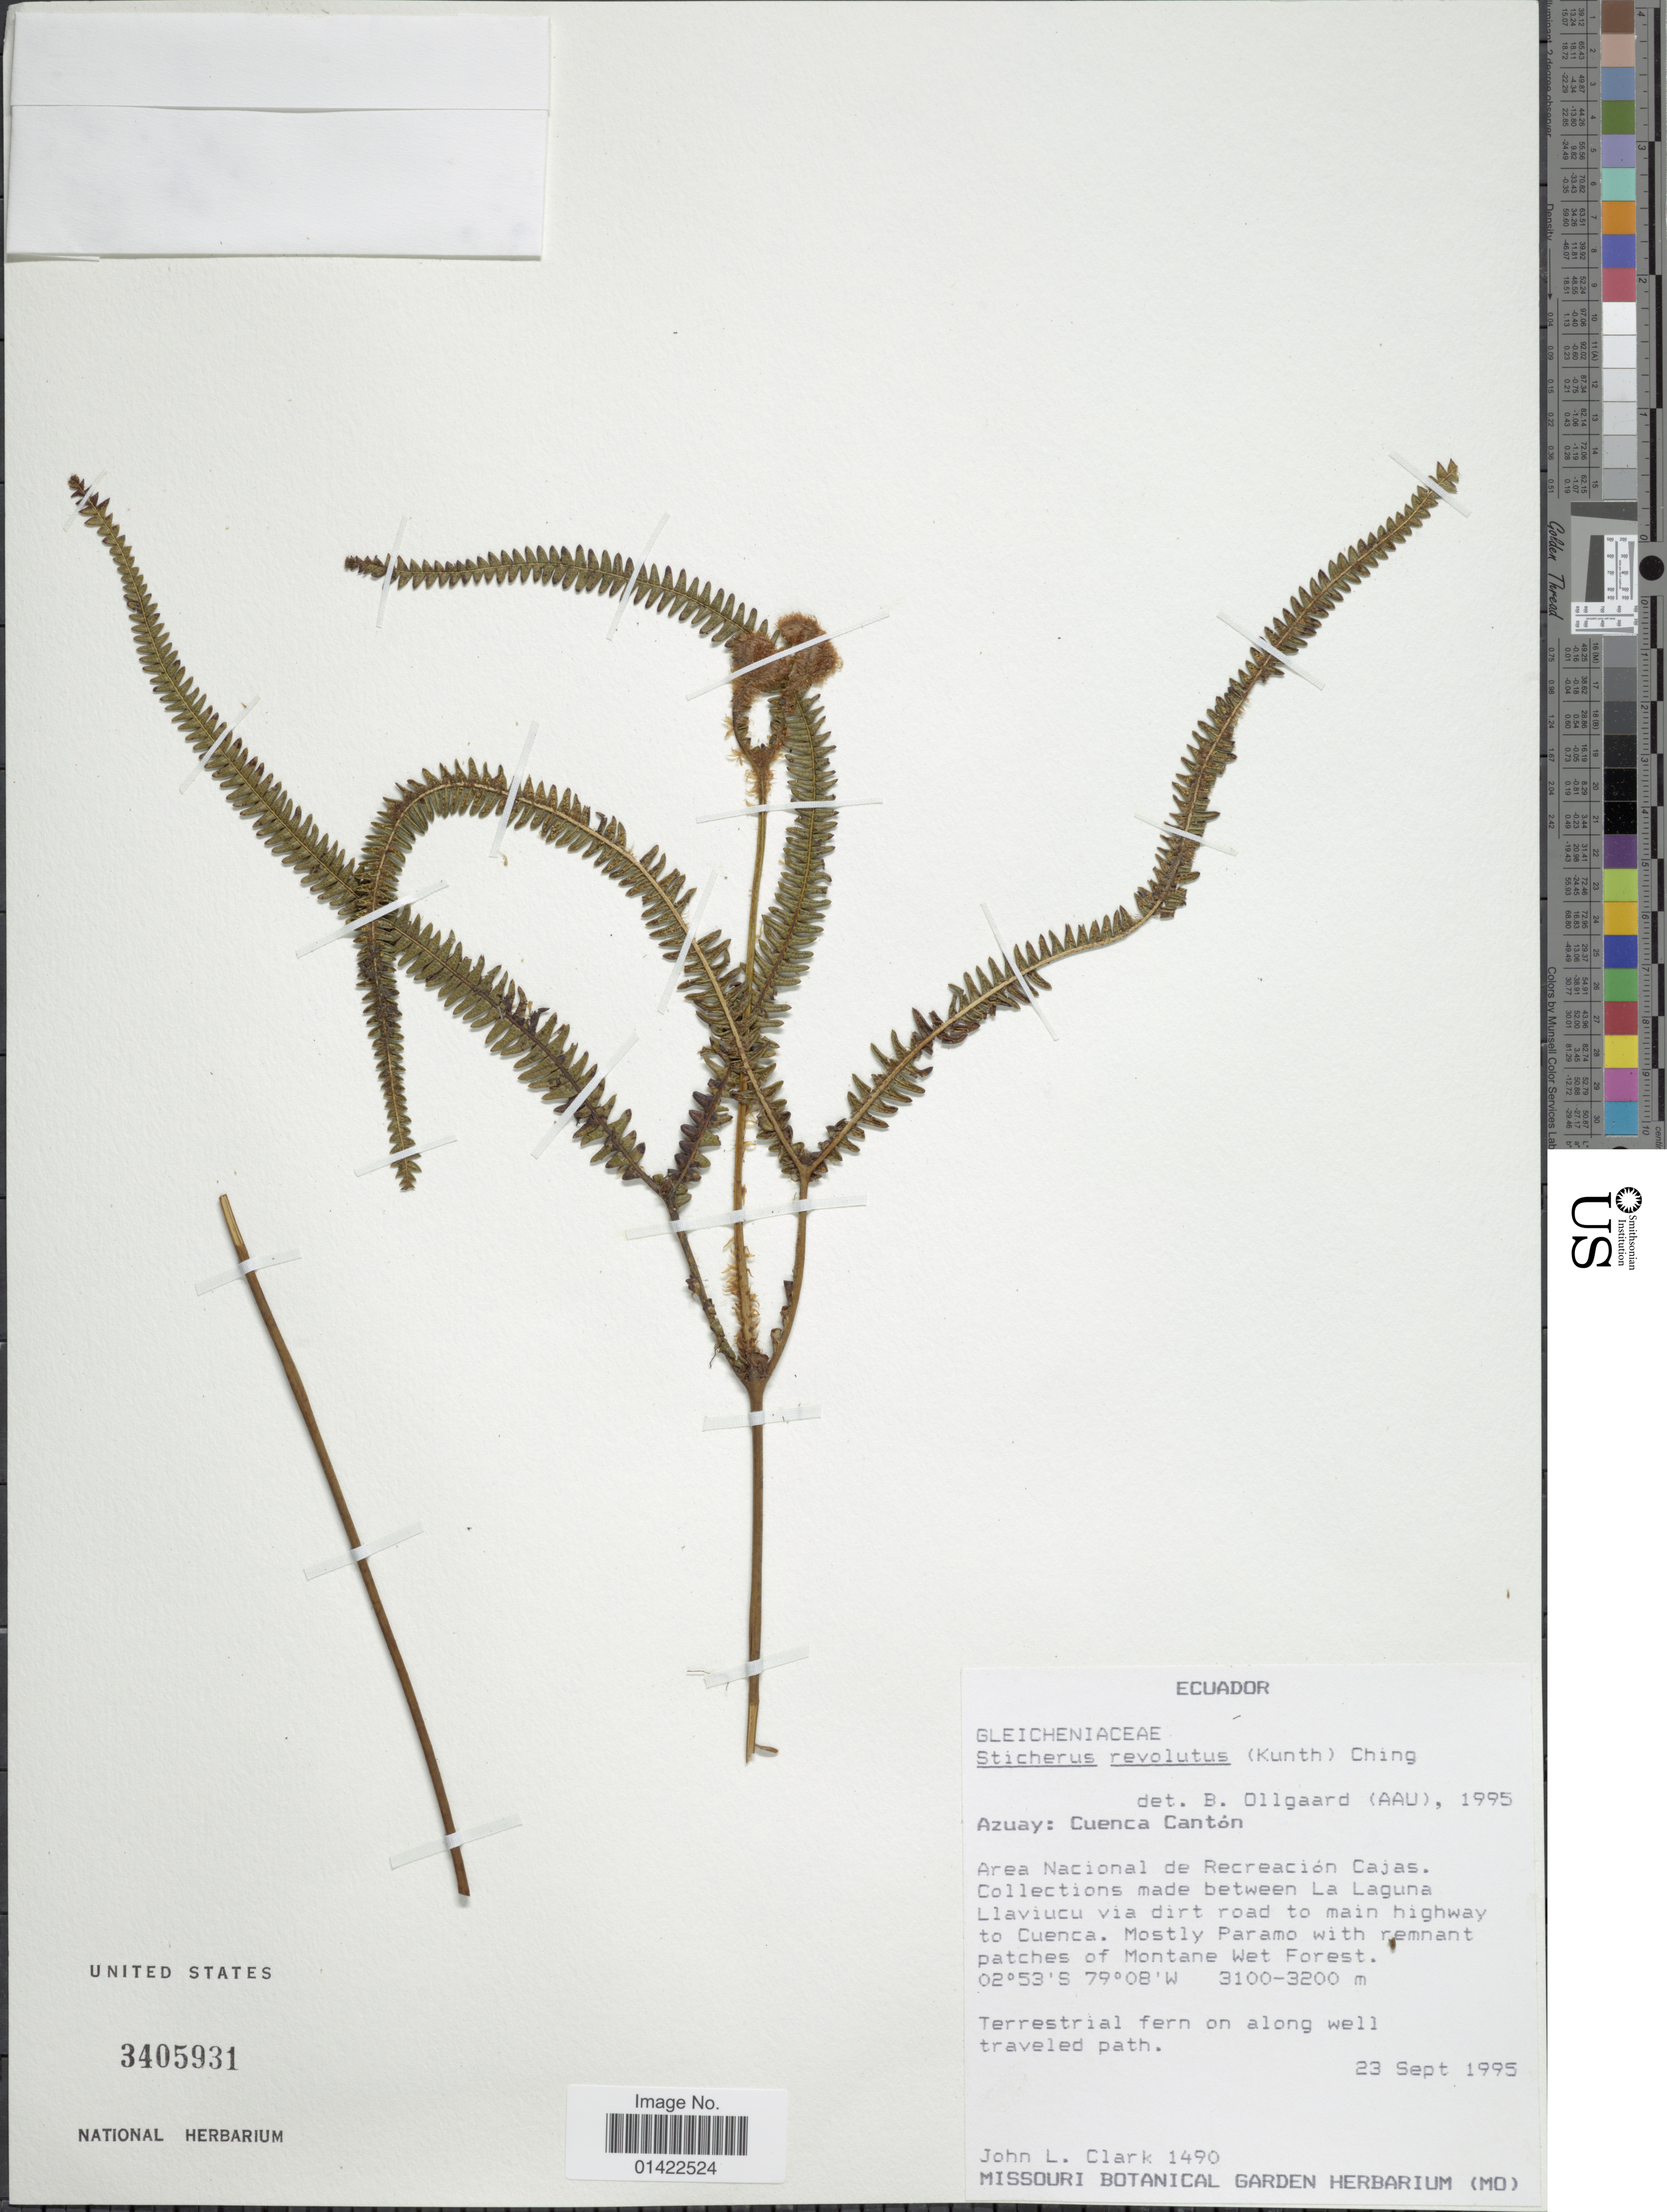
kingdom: Plantae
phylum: Tracheophyta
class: Polypodiopsida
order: Gleicheniales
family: Gleicheniaceae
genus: Sticherus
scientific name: Sticherus revolutus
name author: (Kunth) Ching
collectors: J. L. Clark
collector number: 1490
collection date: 1995-09-23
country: Ecuador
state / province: Azuay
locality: Cuenca Cantón, Area Nacional de Recreación Cajas, collections made between La Laguna Llaviucu via dirt road to main highway to Cuenca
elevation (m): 3100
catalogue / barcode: US 3405931